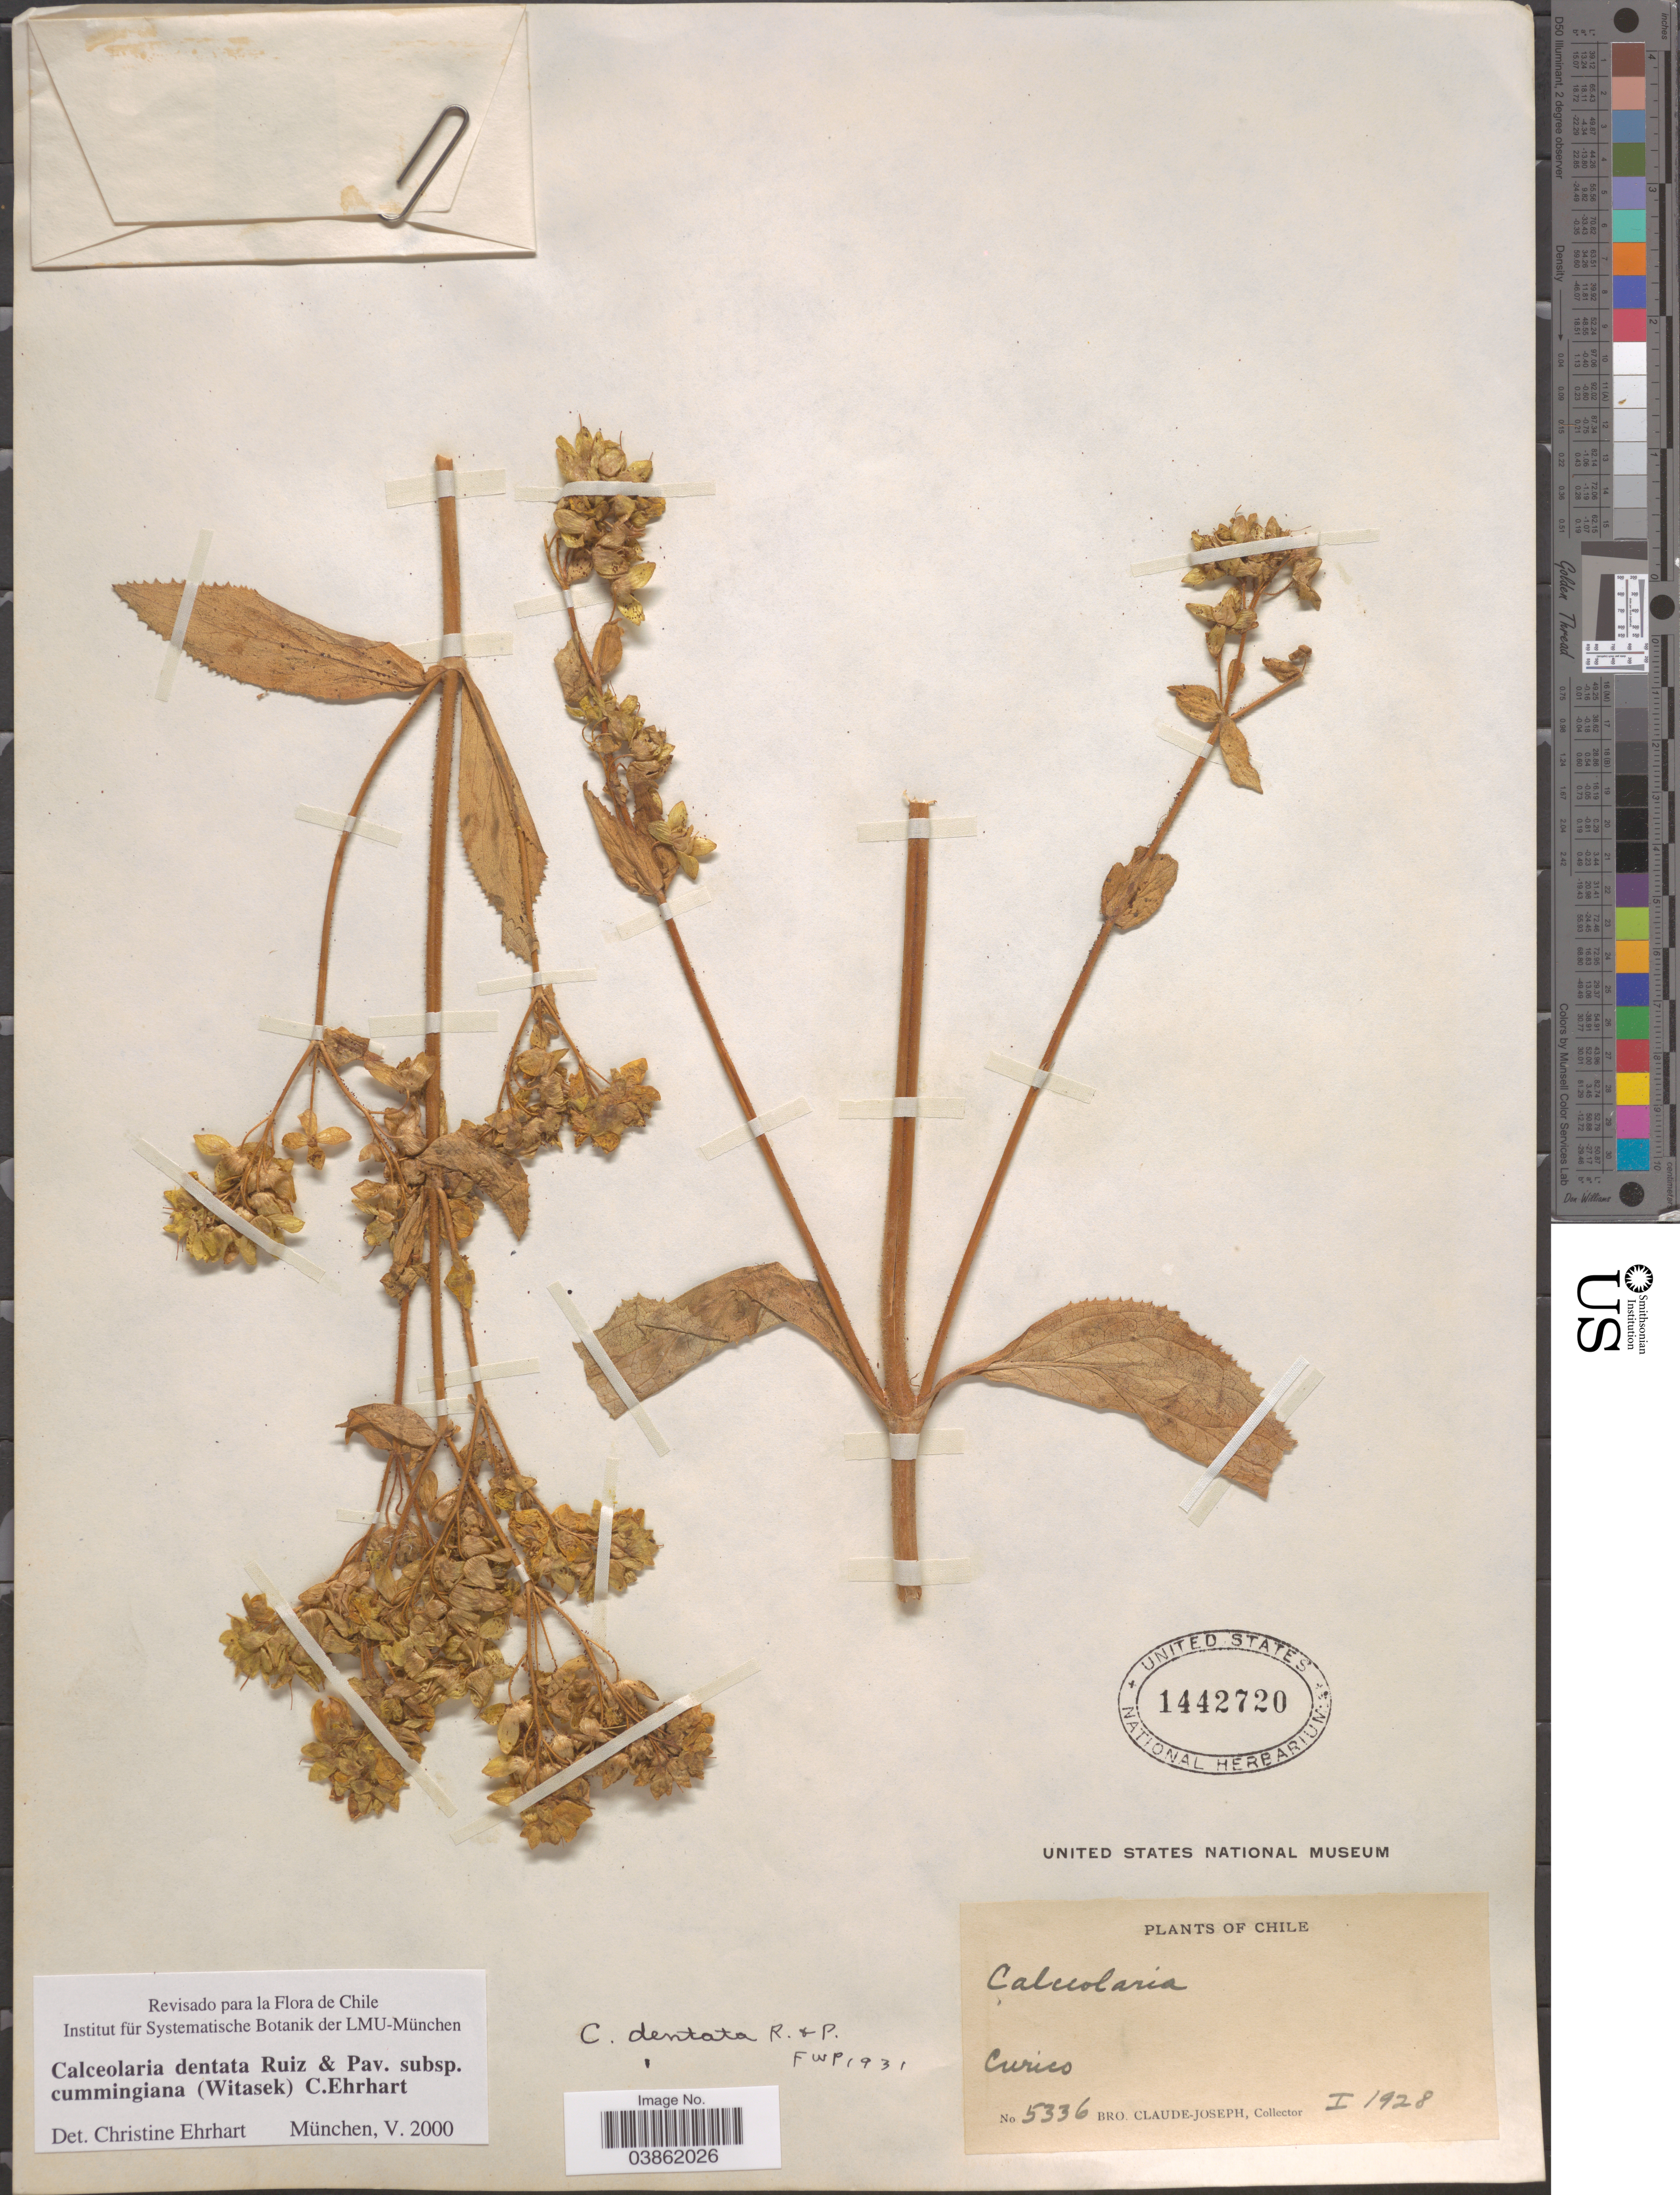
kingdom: Plantae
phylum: Tracheophyta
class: Magnoliopsida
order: Lamiales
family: Calceolariaceae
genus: Calceolaria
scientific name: Calceolaria dentata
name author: Ruiz & Pav.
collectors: Bro. Claude-Joseph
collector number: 5336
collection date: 1928-01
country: Chile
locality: Curico.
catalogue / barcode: US 1442720